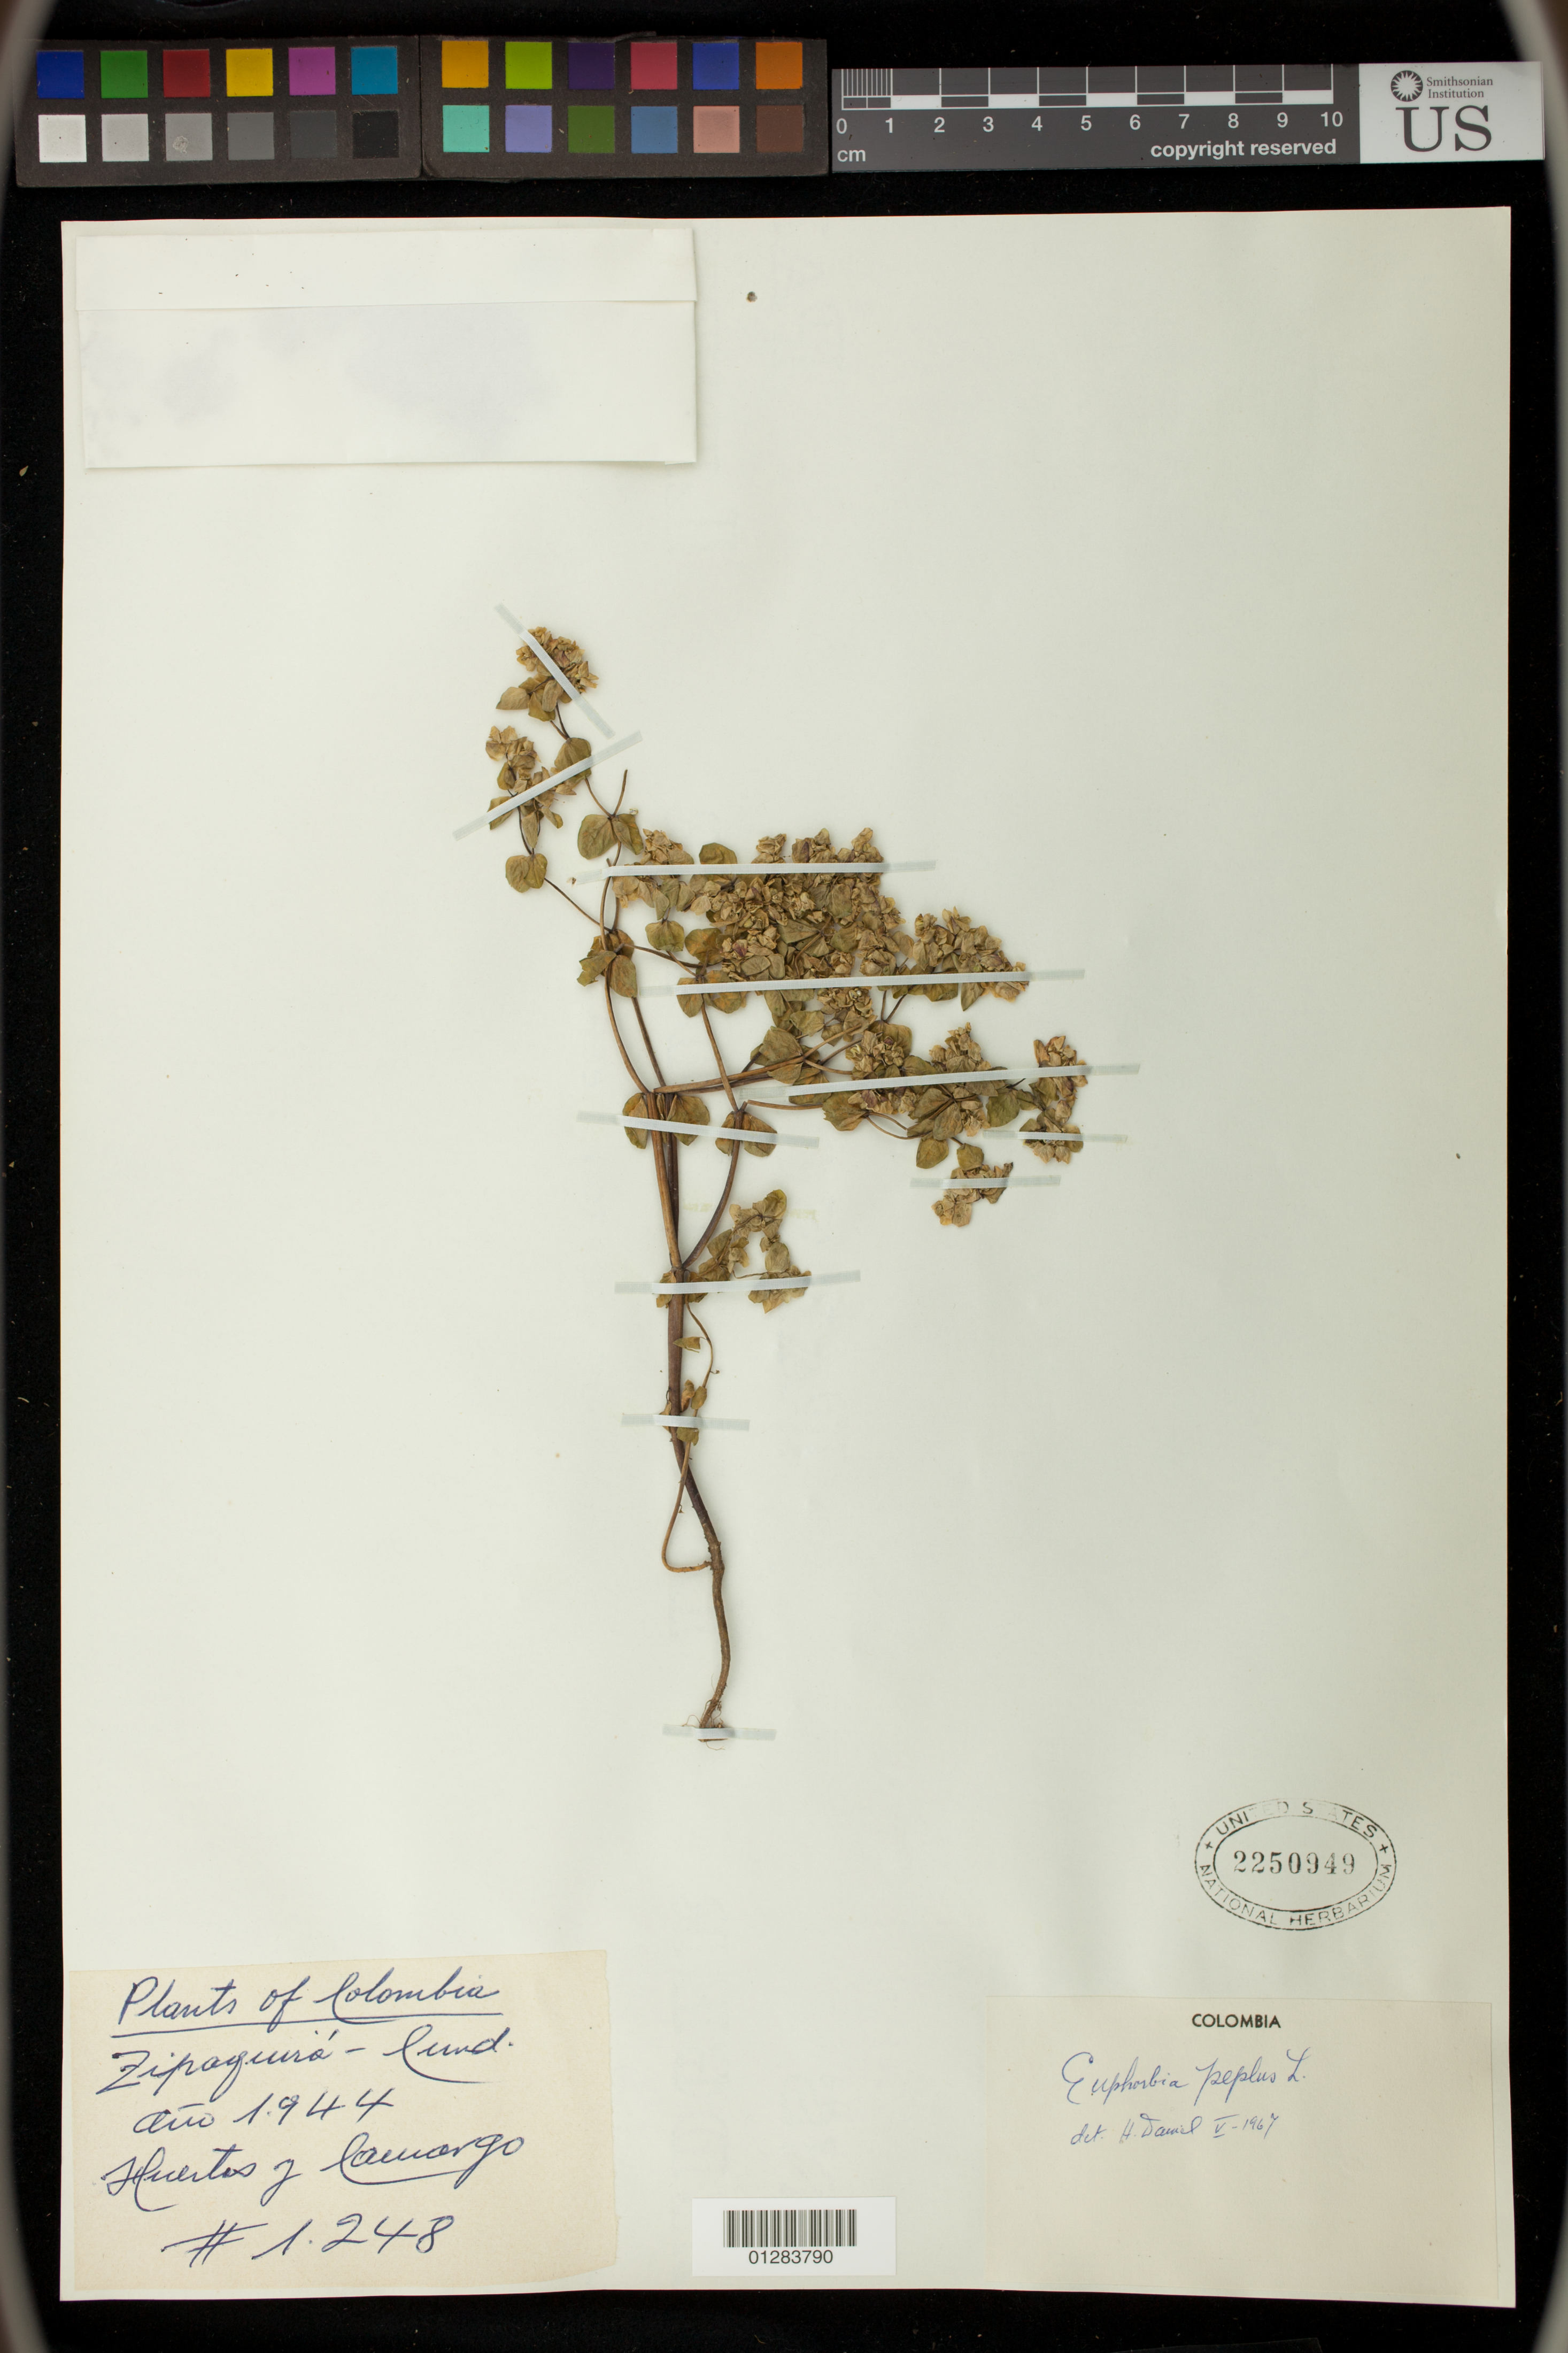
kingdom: Plantae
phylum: Tracheophyta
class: Magnoliopsida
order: Malpighiales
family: Euphorbiaceae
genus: Euphorbia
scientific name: Euphorbia peplus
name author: L.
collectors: -- Huertas & -. Camargo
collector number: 1248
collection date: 1944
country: Colombia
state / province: Cundinamarca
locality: Zipaquira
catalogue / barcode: US 2250949